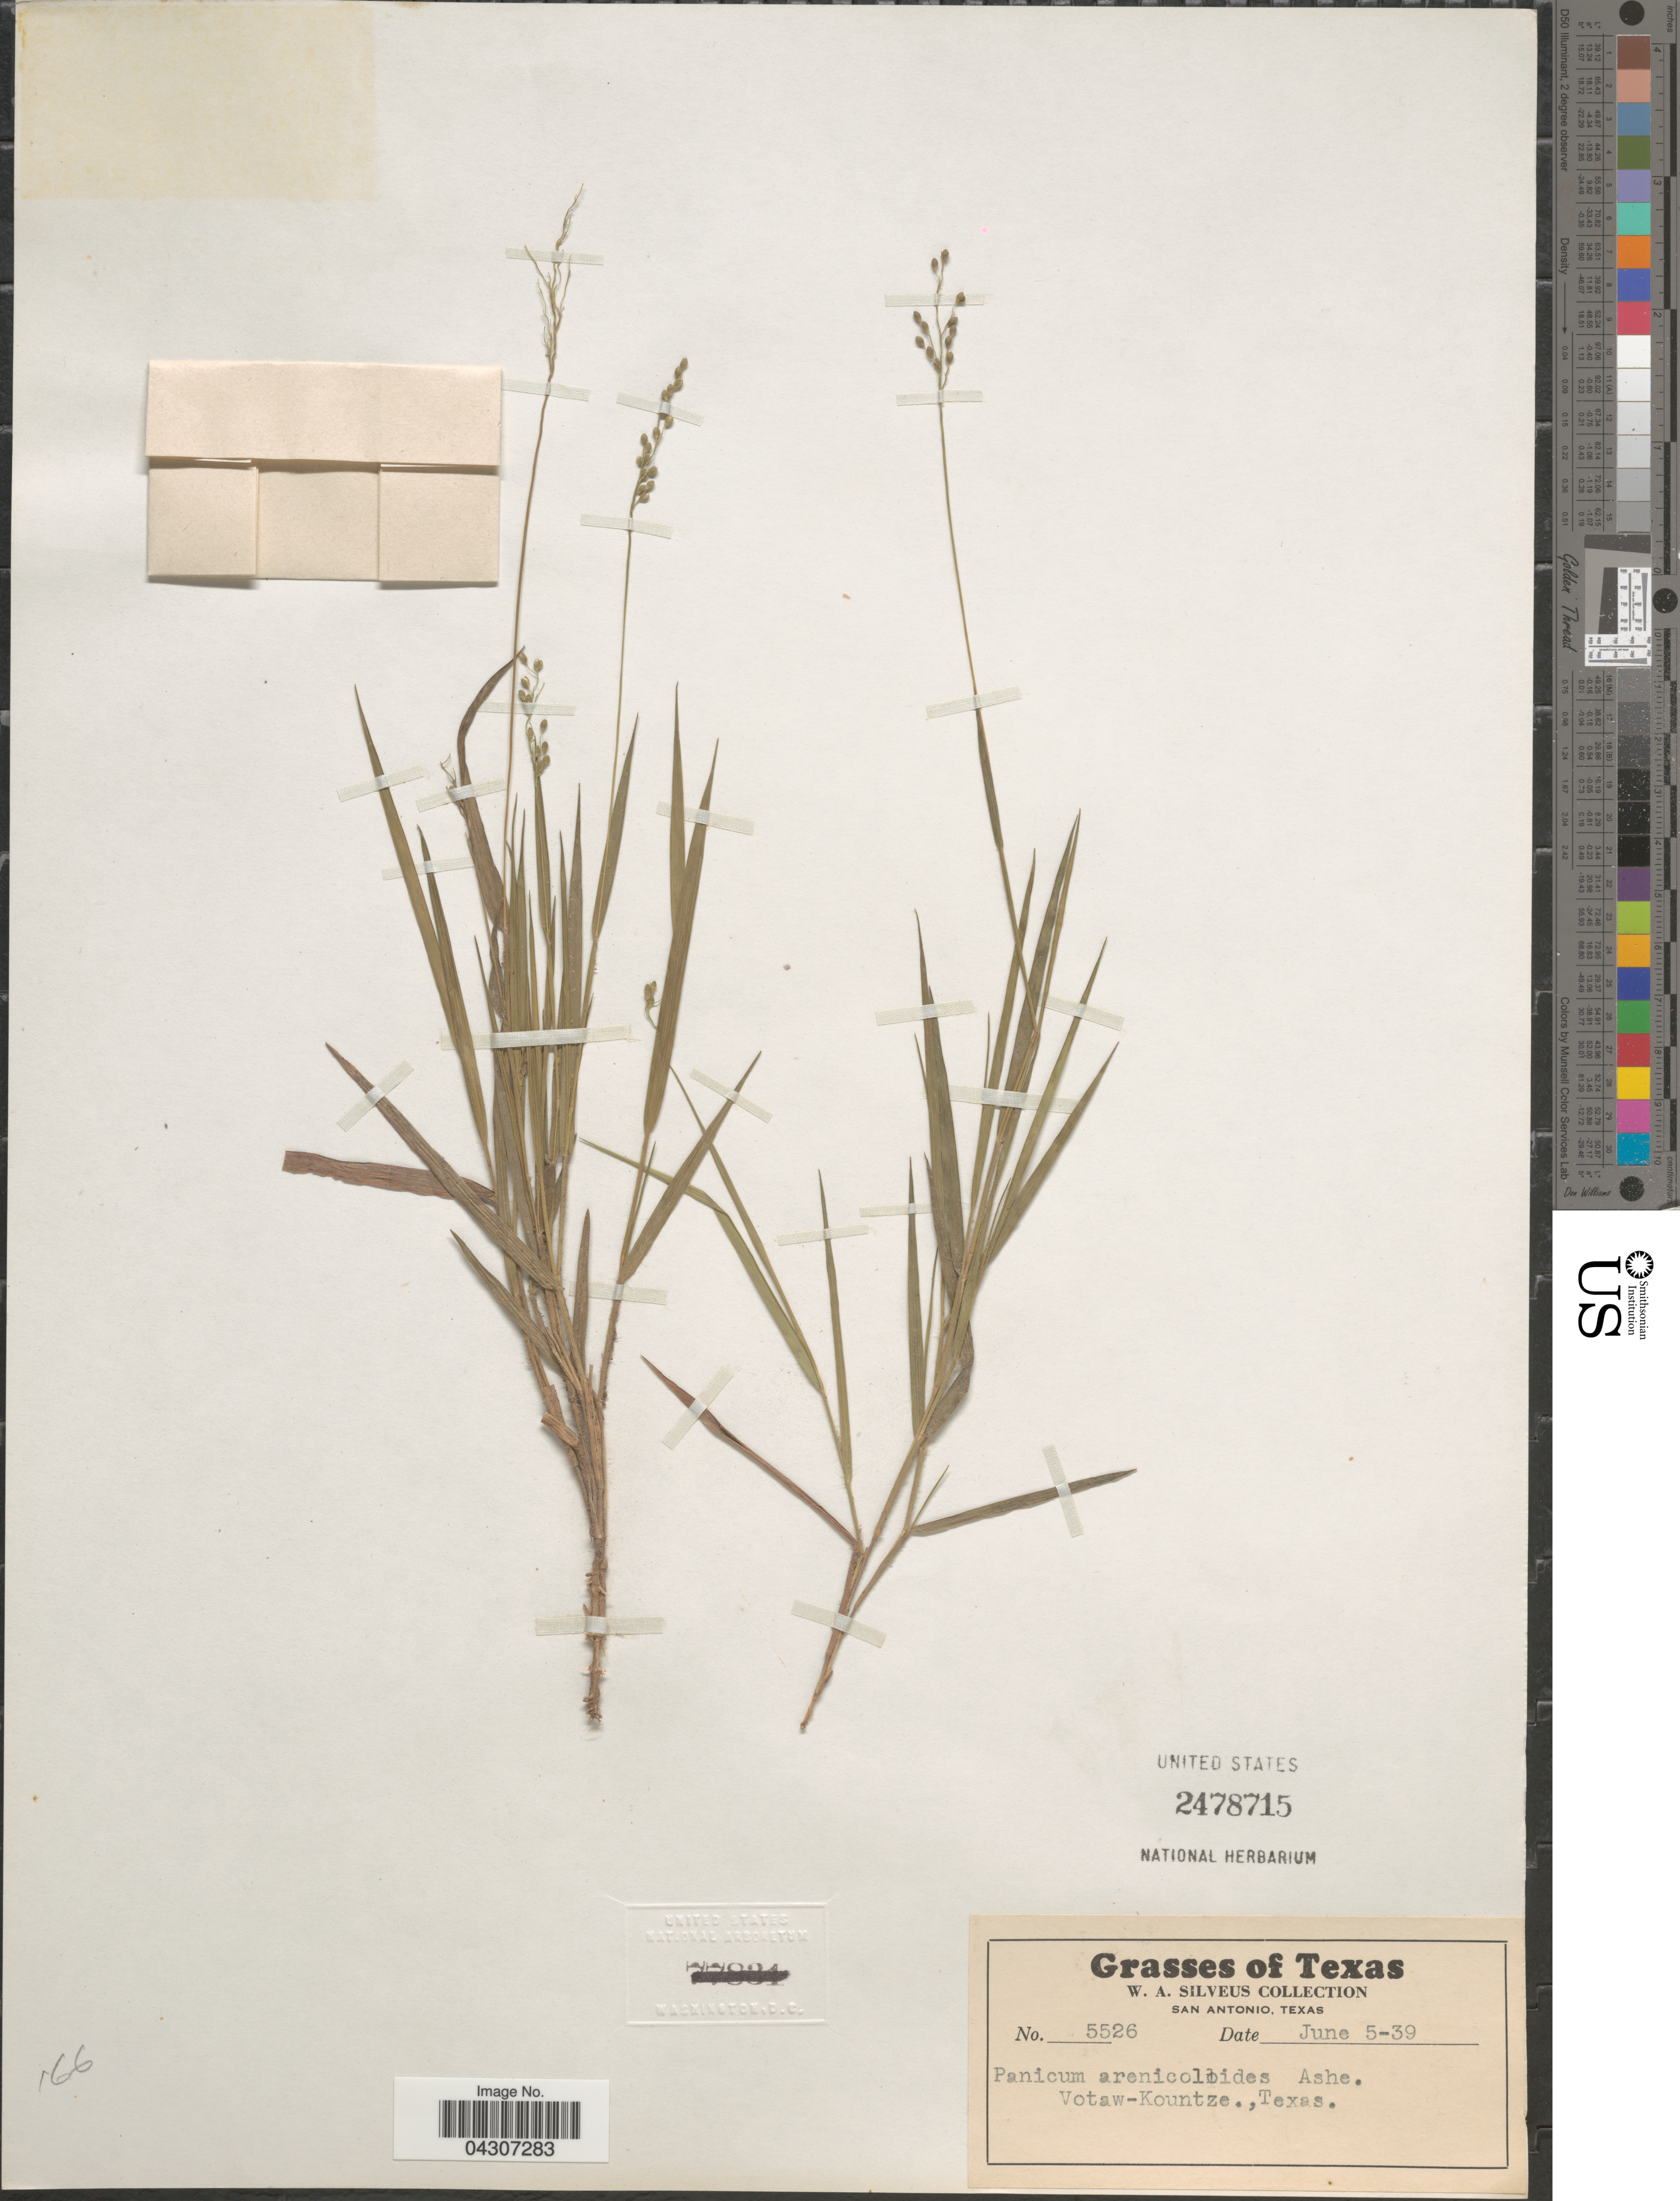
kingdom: Plantae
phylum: Tracheophyta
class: Liliopsida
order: Poales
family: Poaceae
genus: Dichanthelium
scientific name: Dichanthelium aciculare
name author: (Desv. ex Poir.) Gould & C.A. Clark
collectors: W. Silveus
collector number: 5526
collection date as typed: Transcribed d/m/y: 5/6/39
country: United States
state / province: Texas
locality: Votaw-Kountze.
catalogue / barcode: US 2478715